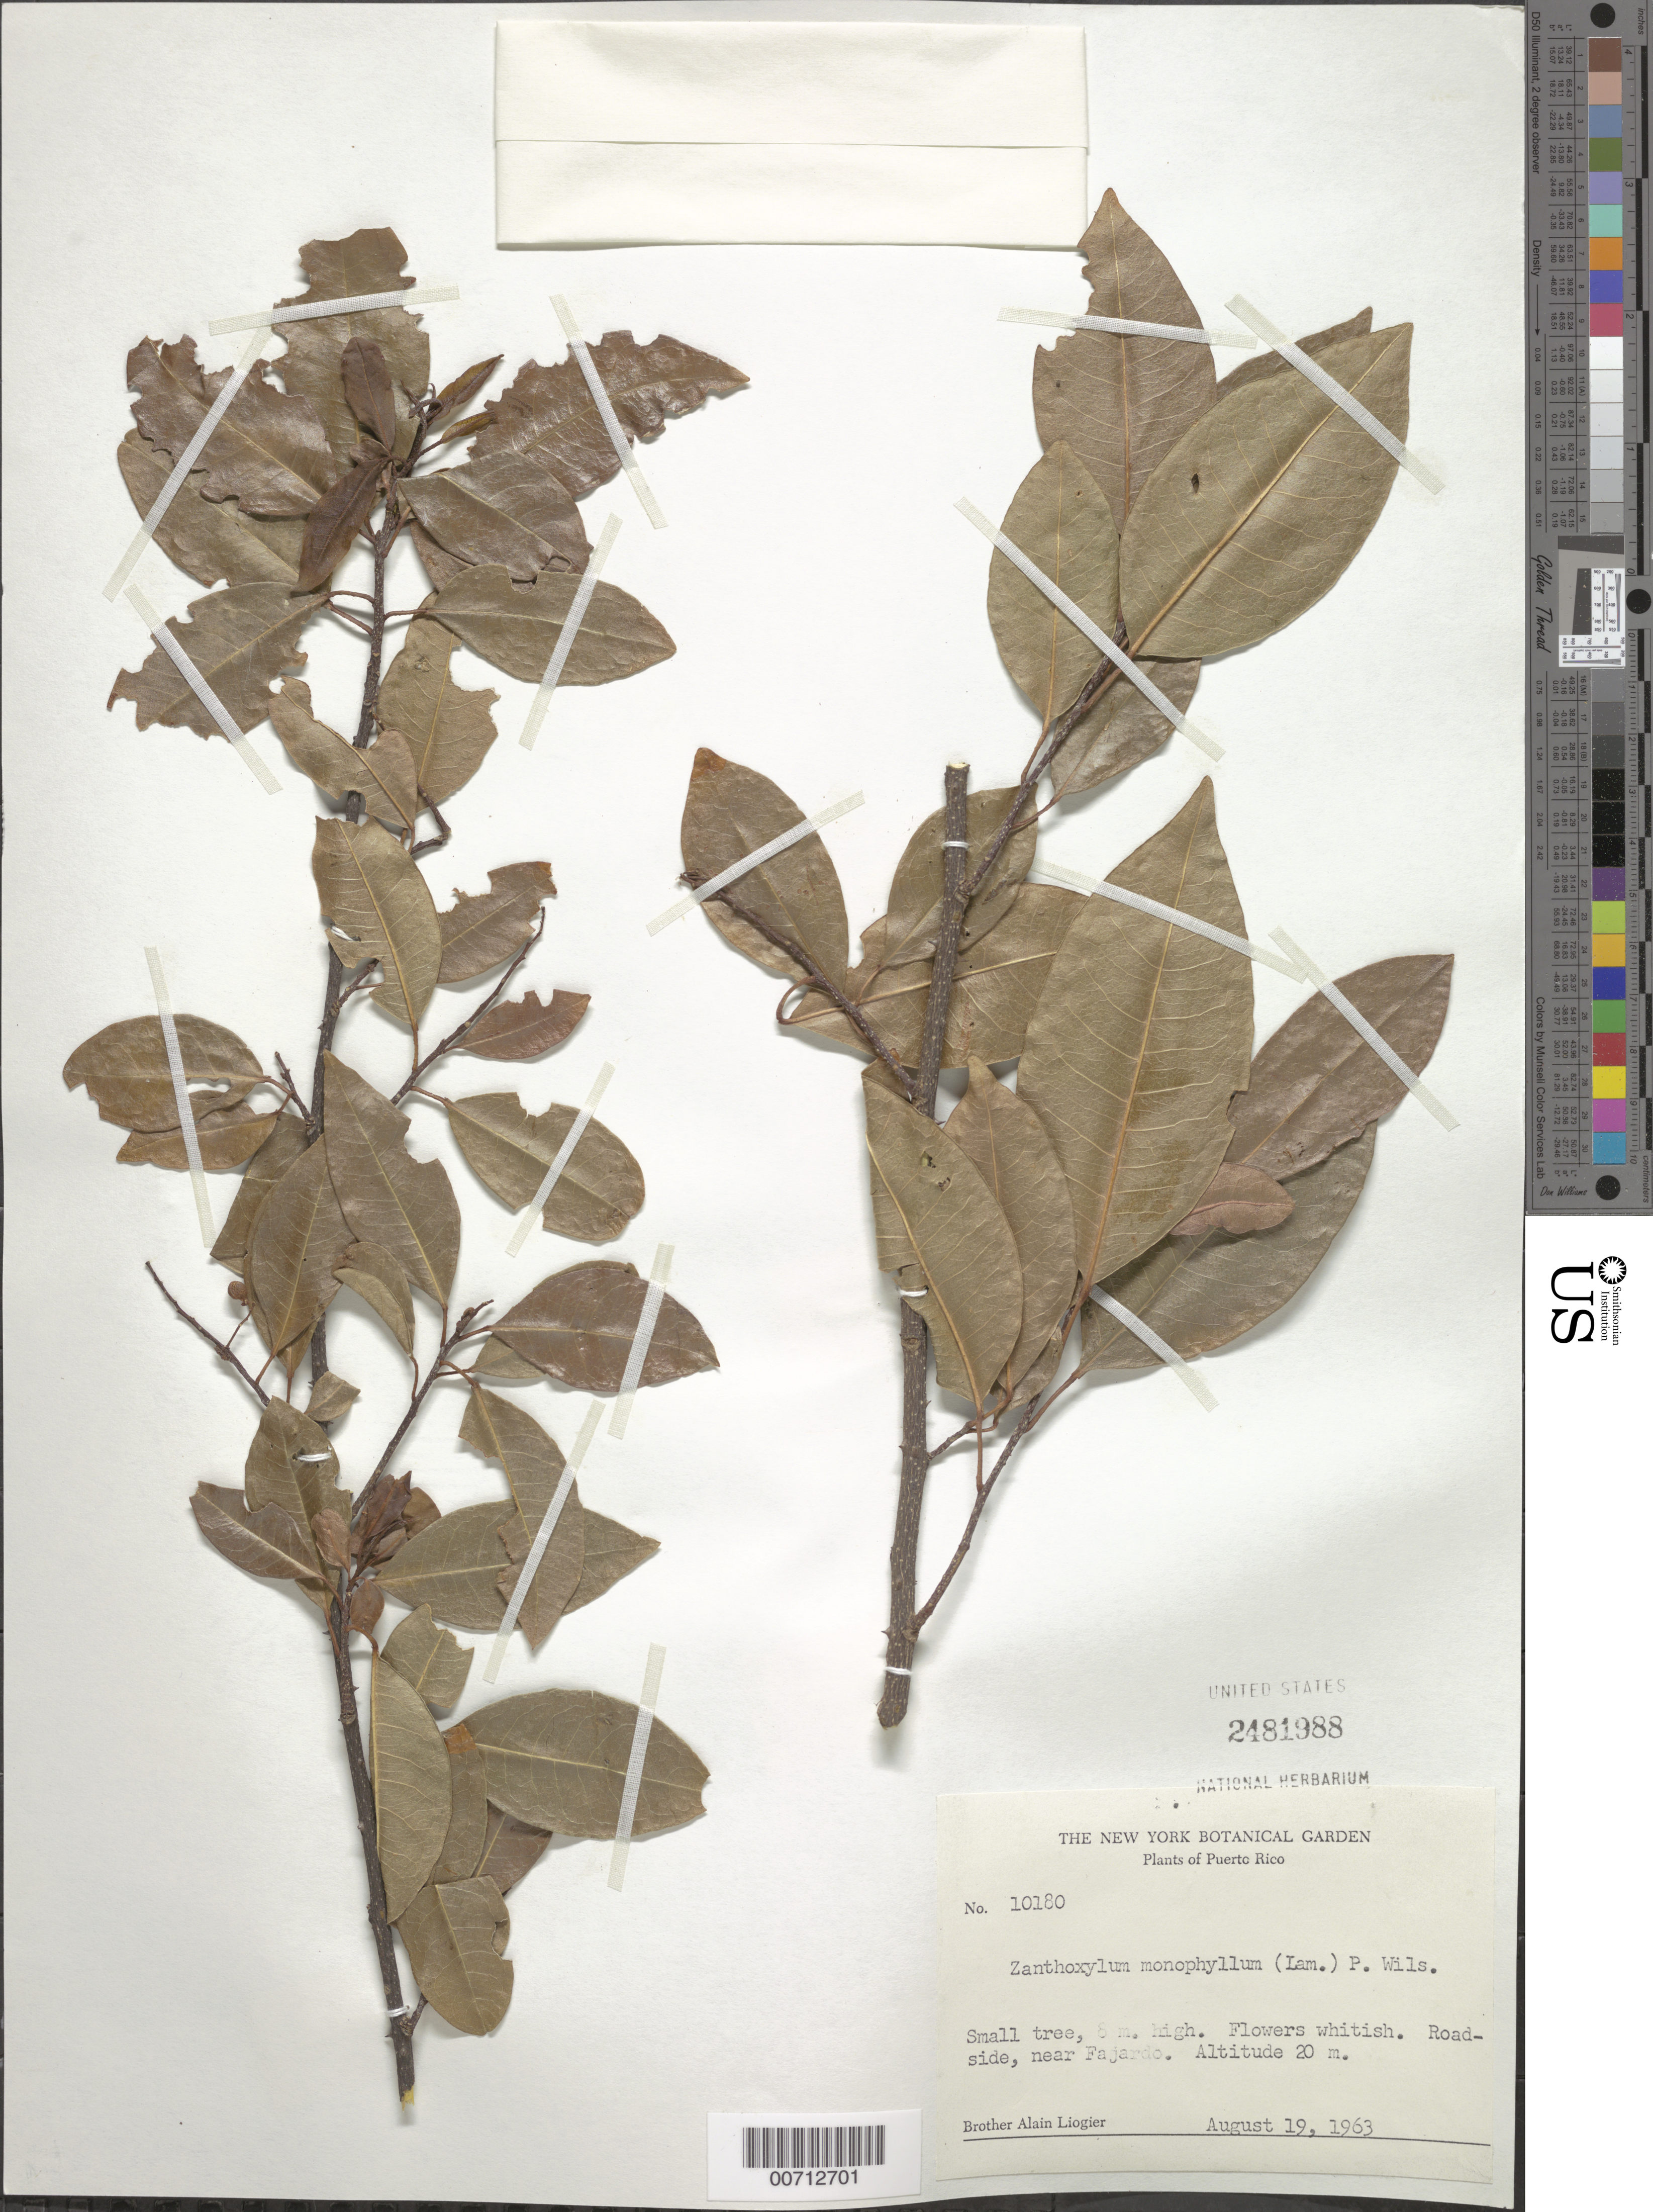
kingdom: Plantae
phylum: Tracheophyta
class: Magnoliopsida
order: Sapindales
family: Rutaceae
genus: Zanthoxylum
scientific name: Zanthoxylum monophyllum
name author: (Lam.) P. Wilson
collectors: A. H. Liogier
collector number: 10180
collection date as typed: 19 Aug 1963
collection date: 1963-08-19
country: Puerto Rico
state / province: Fajardo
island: Greater Antilles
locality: Fajardo, near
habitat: Roadside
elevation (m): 20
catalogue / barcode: US 2481988